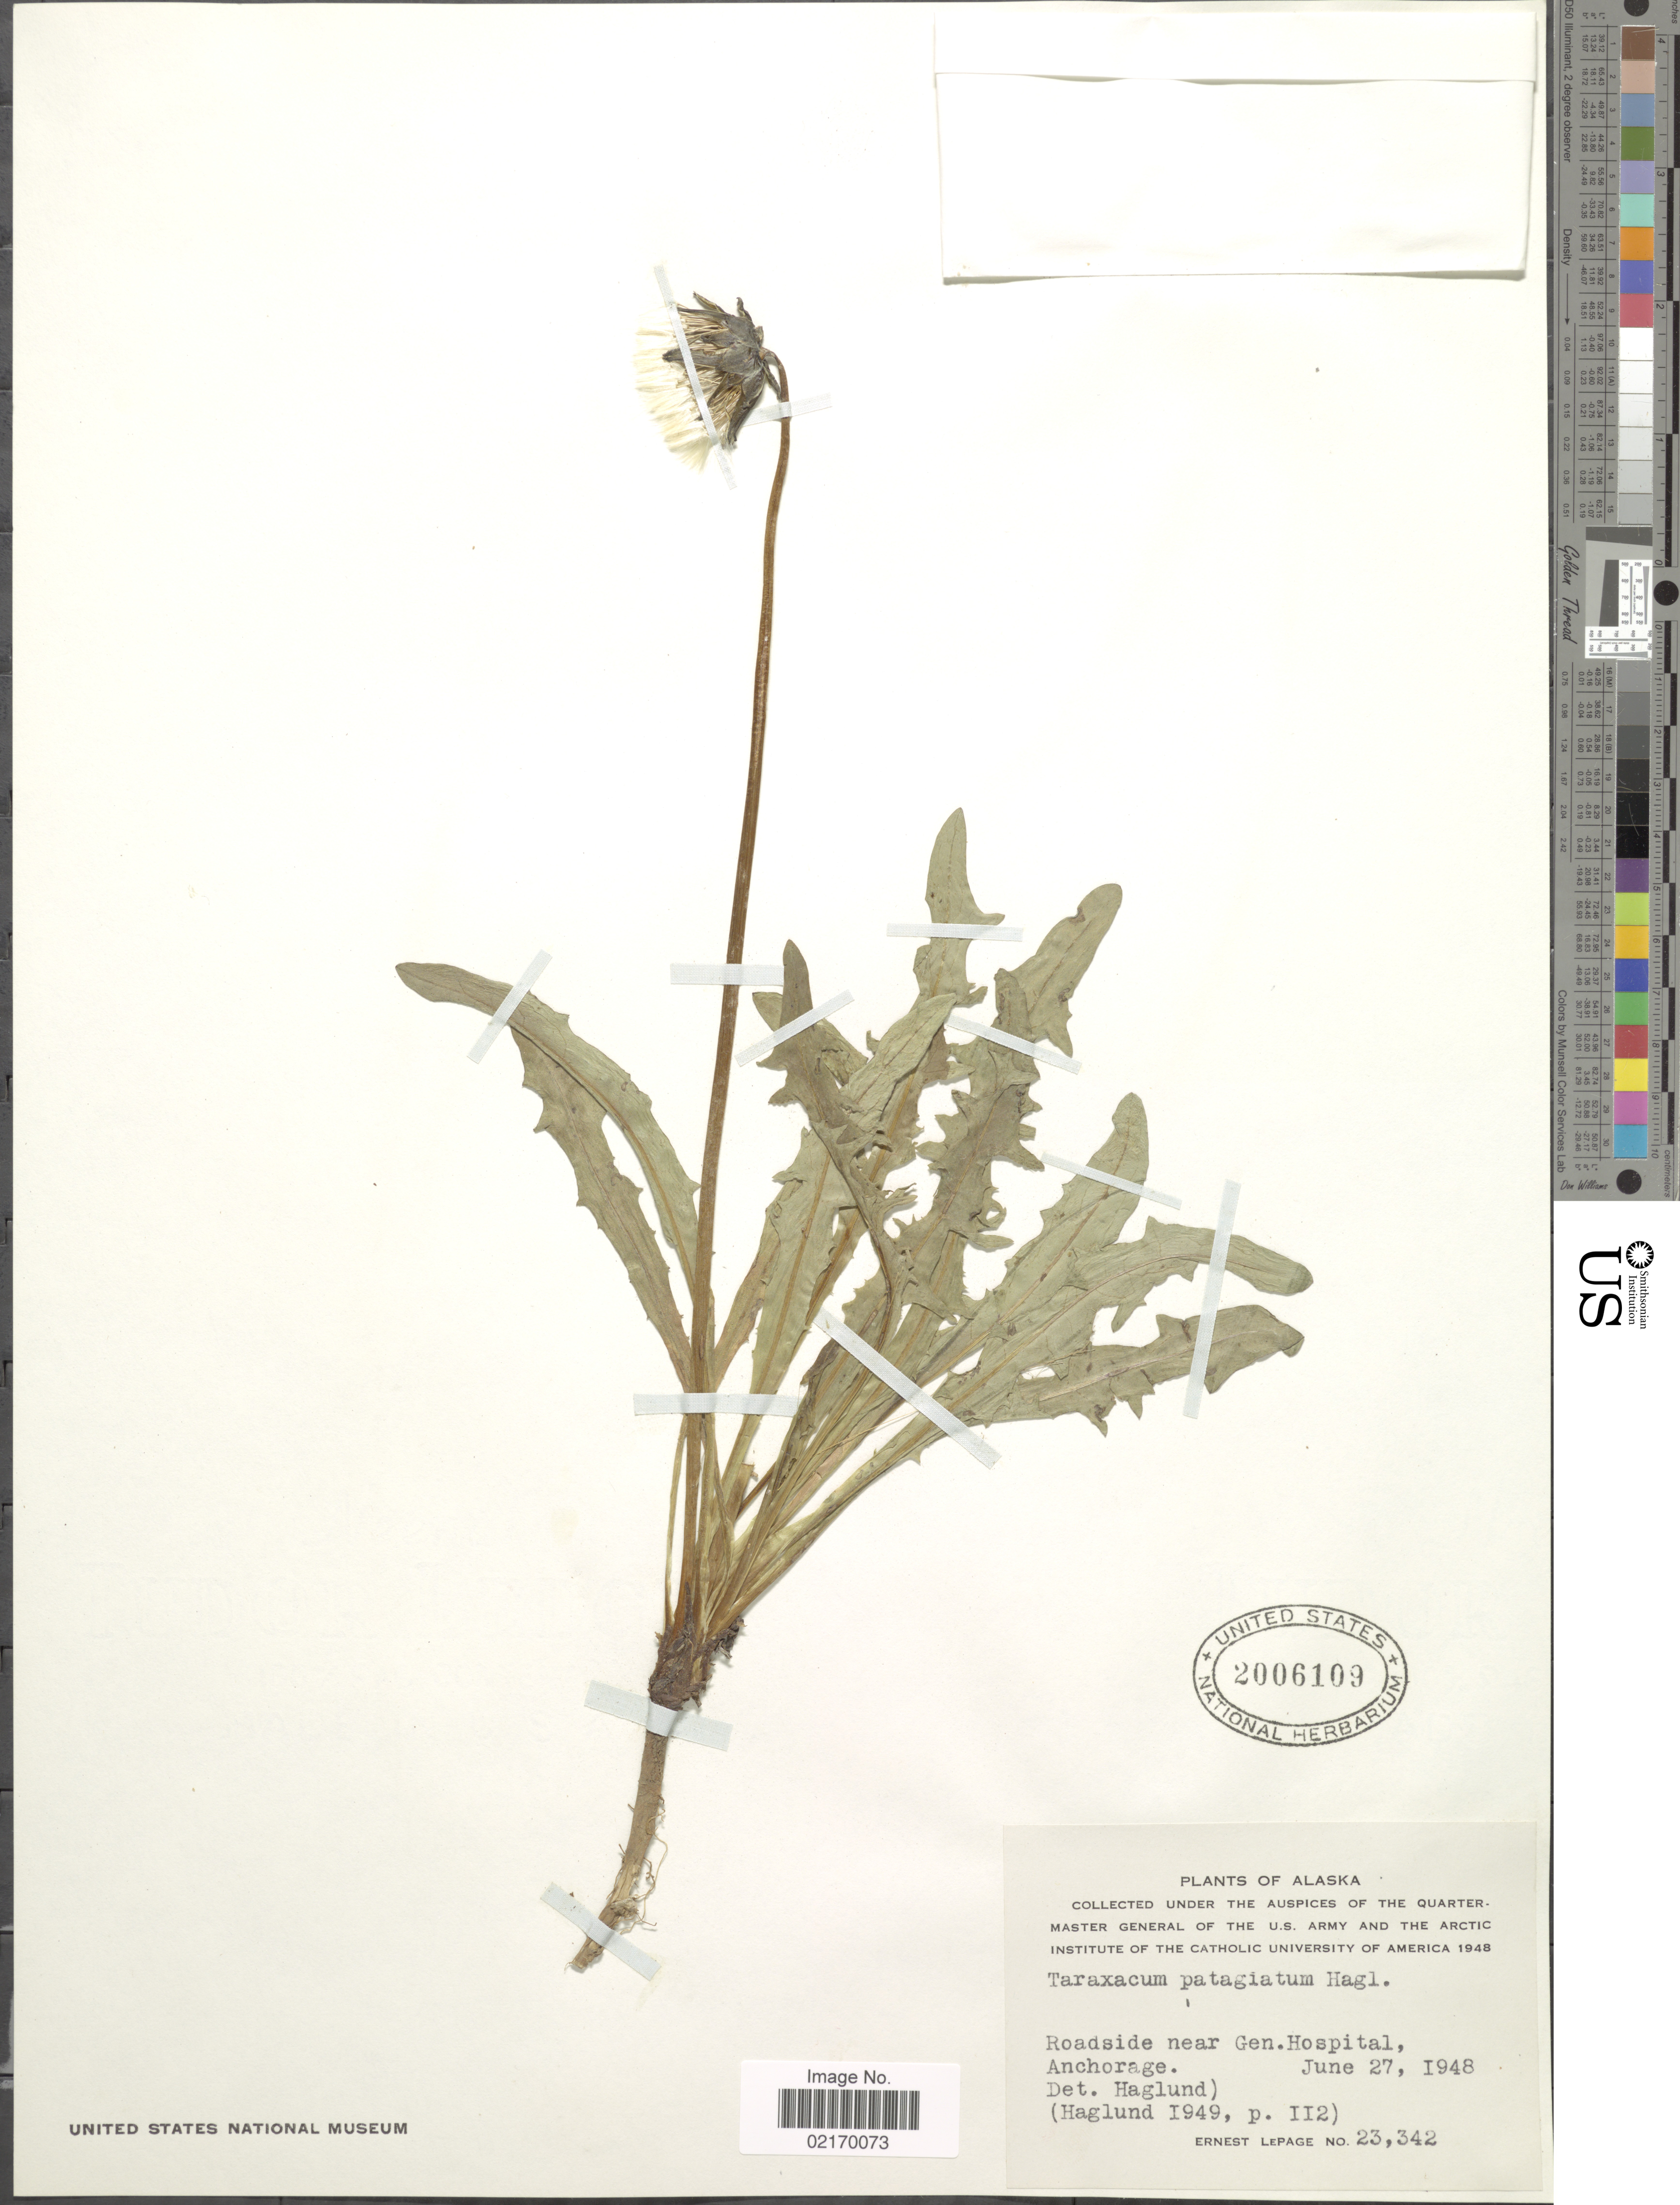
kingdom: Plantae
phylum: Tracheophyta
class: Magnoliopsida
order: Asterales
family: Asteraceae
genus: Taraxacum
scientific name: Taraxacum patagiatum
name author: G.E. Haglund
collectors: E. Lepage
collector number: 23342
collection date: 1948-06-27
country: United States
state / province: Alaska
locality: Roadside near Gen. Hospital, Achorage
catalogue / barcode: US 2006109